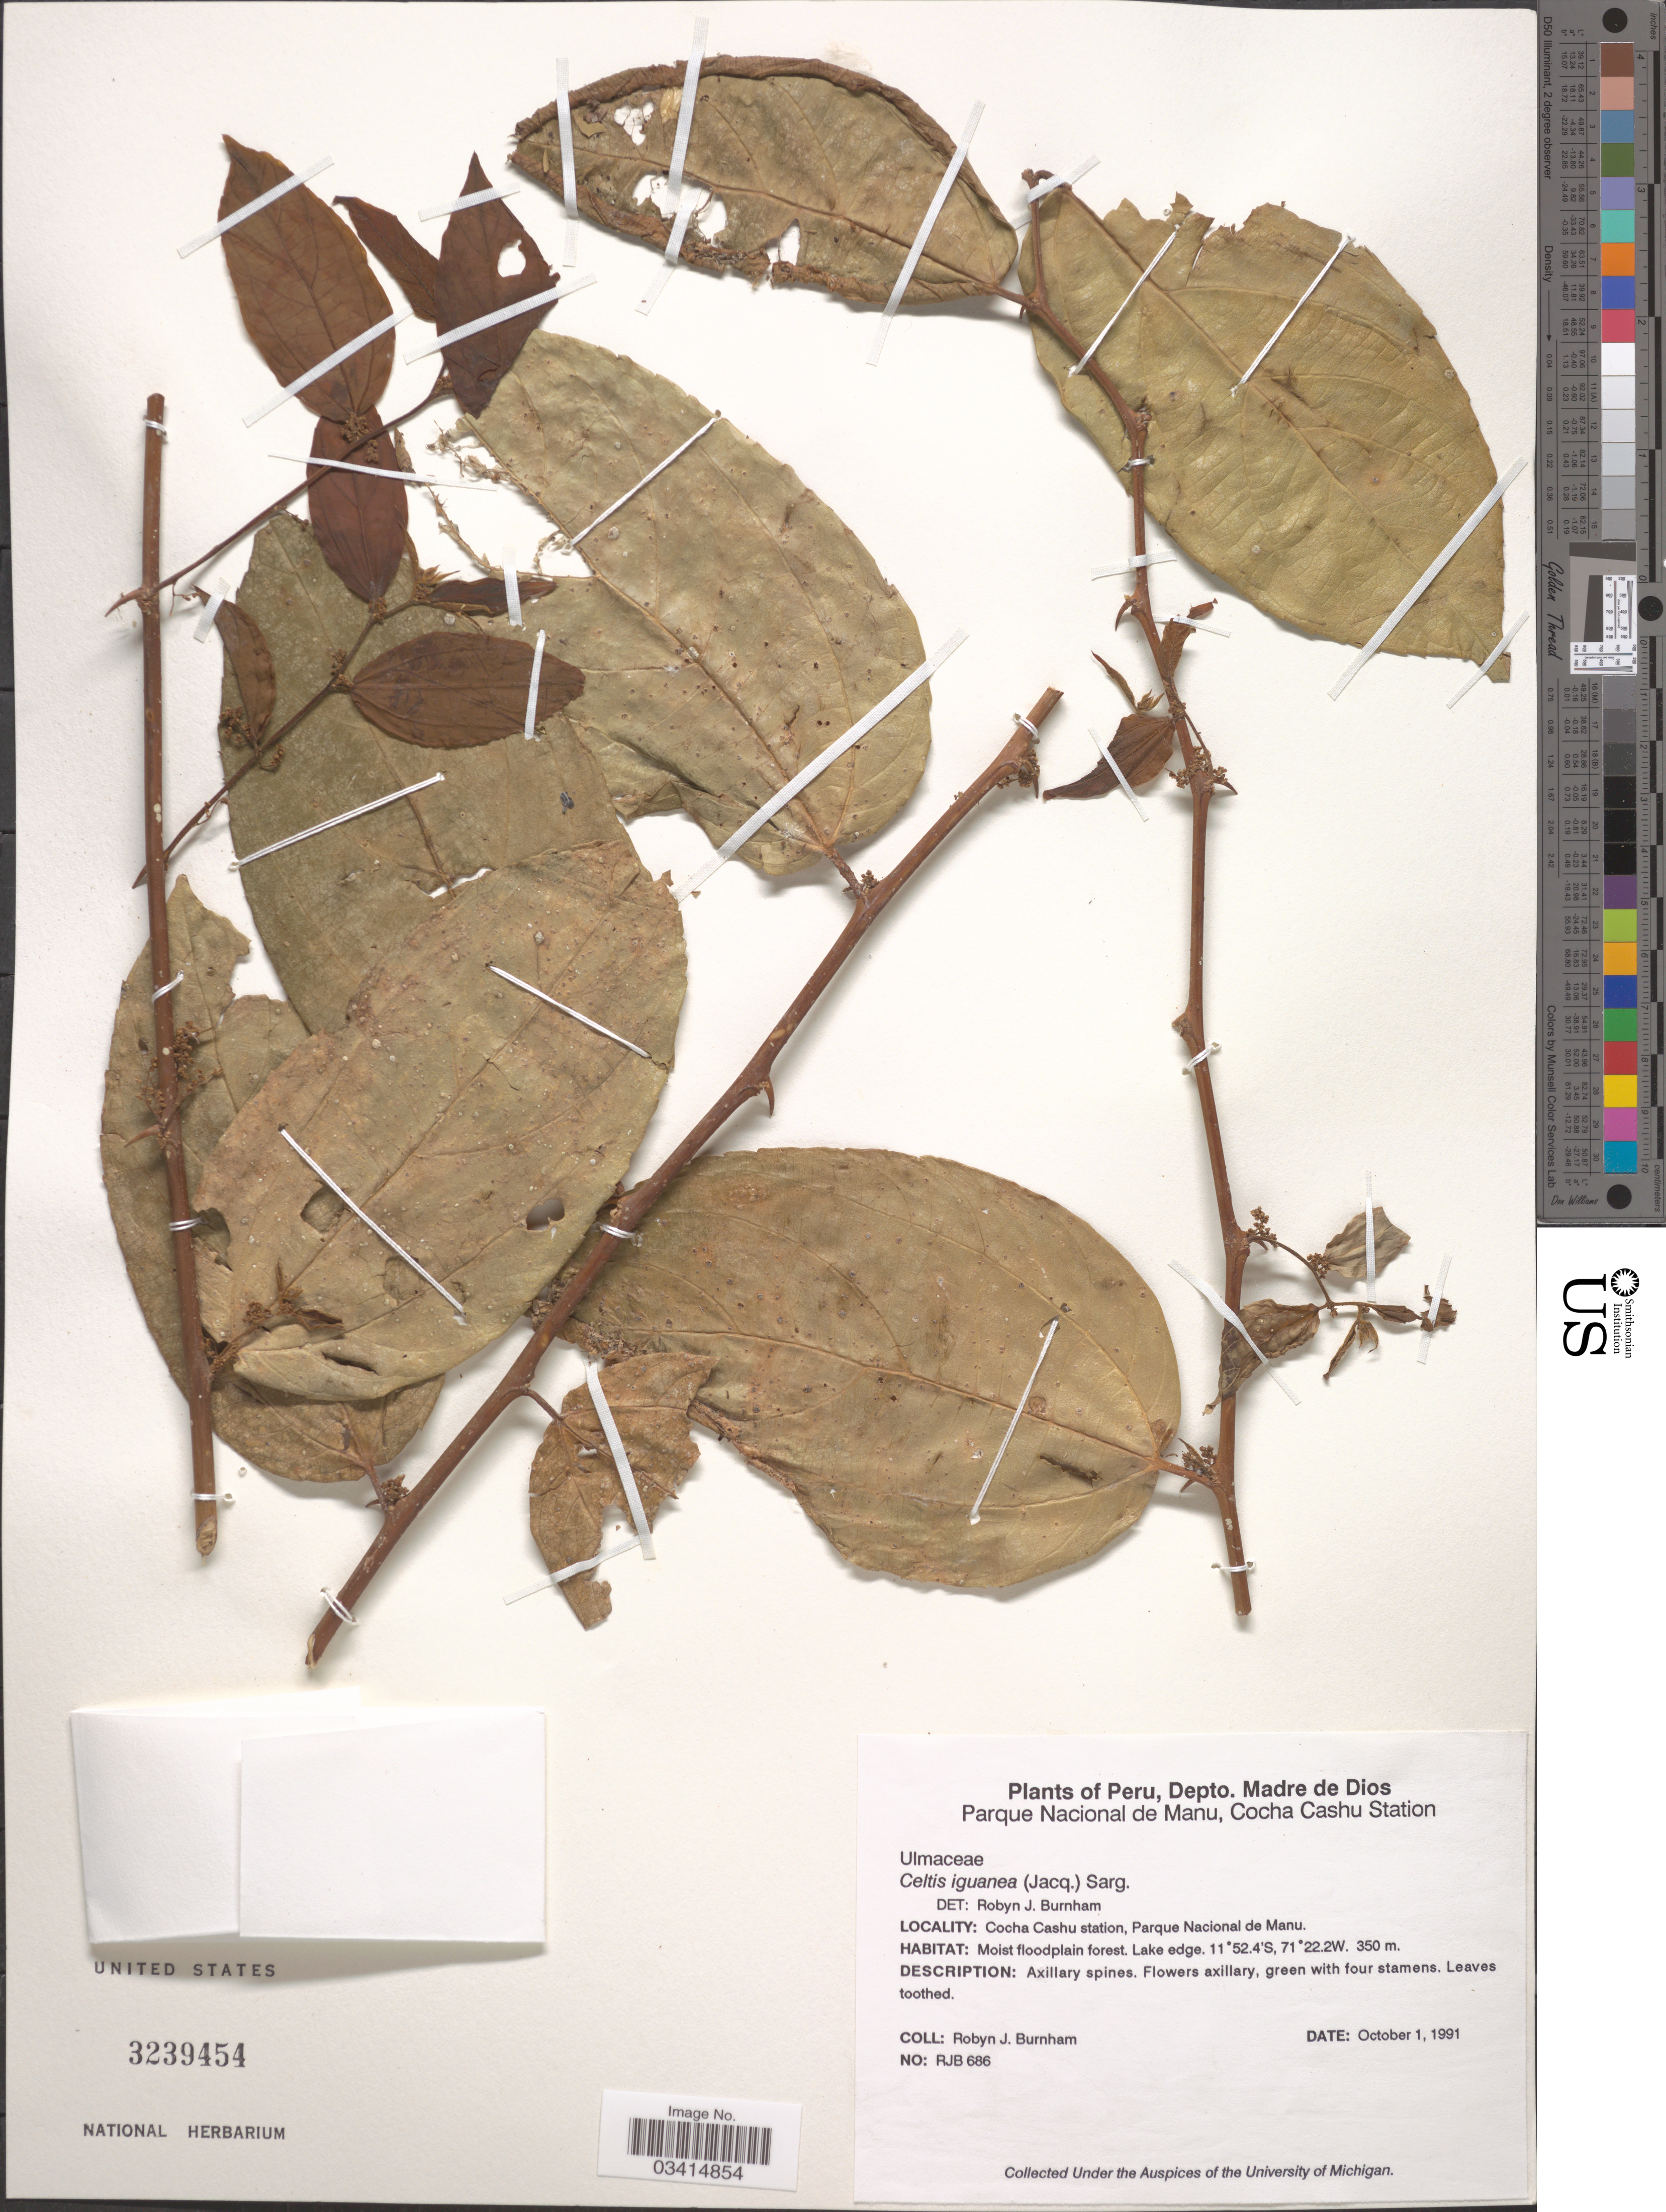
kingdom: Plantae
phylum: Tracheophyta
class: Magnoliopsida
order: Rosales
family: Cannabaceae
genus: Celtis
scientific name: Celtis iguanaea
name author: (Jacq.) Sarg.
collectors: R. J. Burnham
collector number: RJB 686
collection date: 1991-10-01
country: Peru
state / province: Madre de Dios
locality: Depto. Madre de Dios. Parque Nacional de Manu, Cocha Cashu Station. Cocha Cashu station, Parque Nacional de Manu.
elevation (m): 350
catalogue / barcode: US 3239454